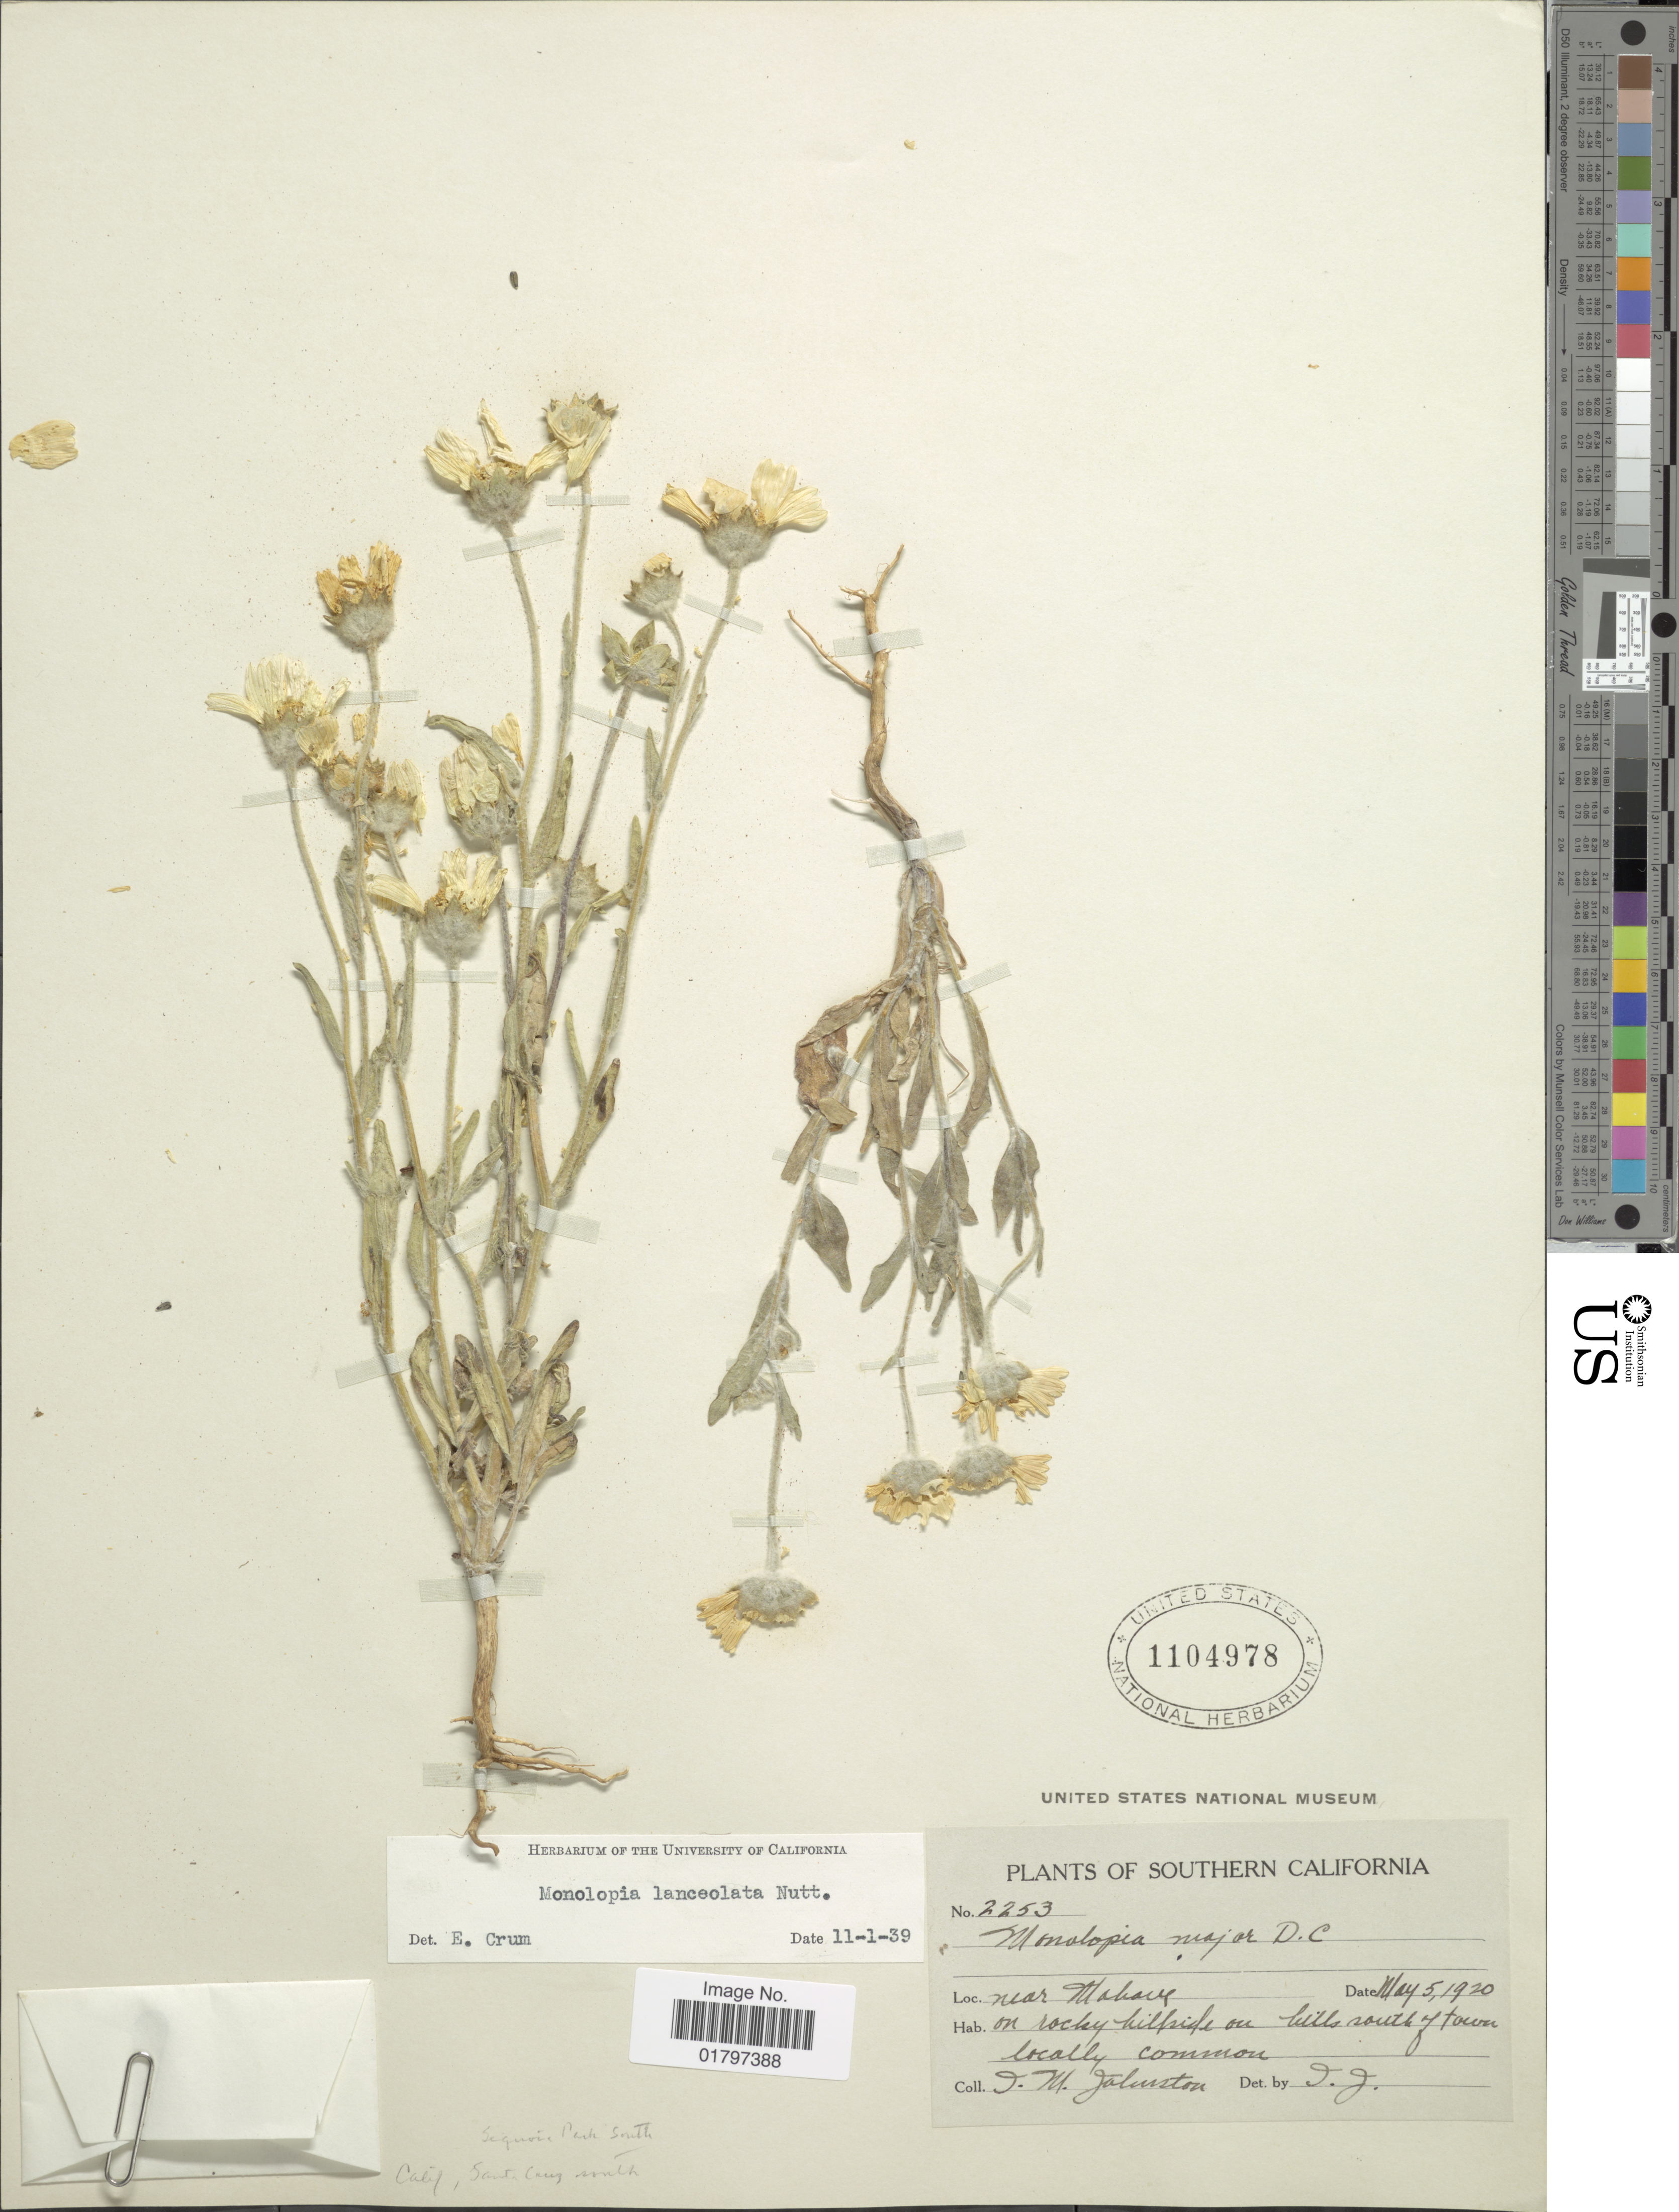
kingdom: Plantae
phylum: Tracheophyta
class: Magnoliopsida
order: Asterales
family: Asteraceae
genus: Monolopia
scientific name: Monolopia lanceolata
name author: Nutt.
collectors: I.M. Johnston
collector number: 2253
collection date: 1920-05-05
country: United States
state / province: California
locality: Southern California. Near Mohave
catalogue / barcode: US 1104978